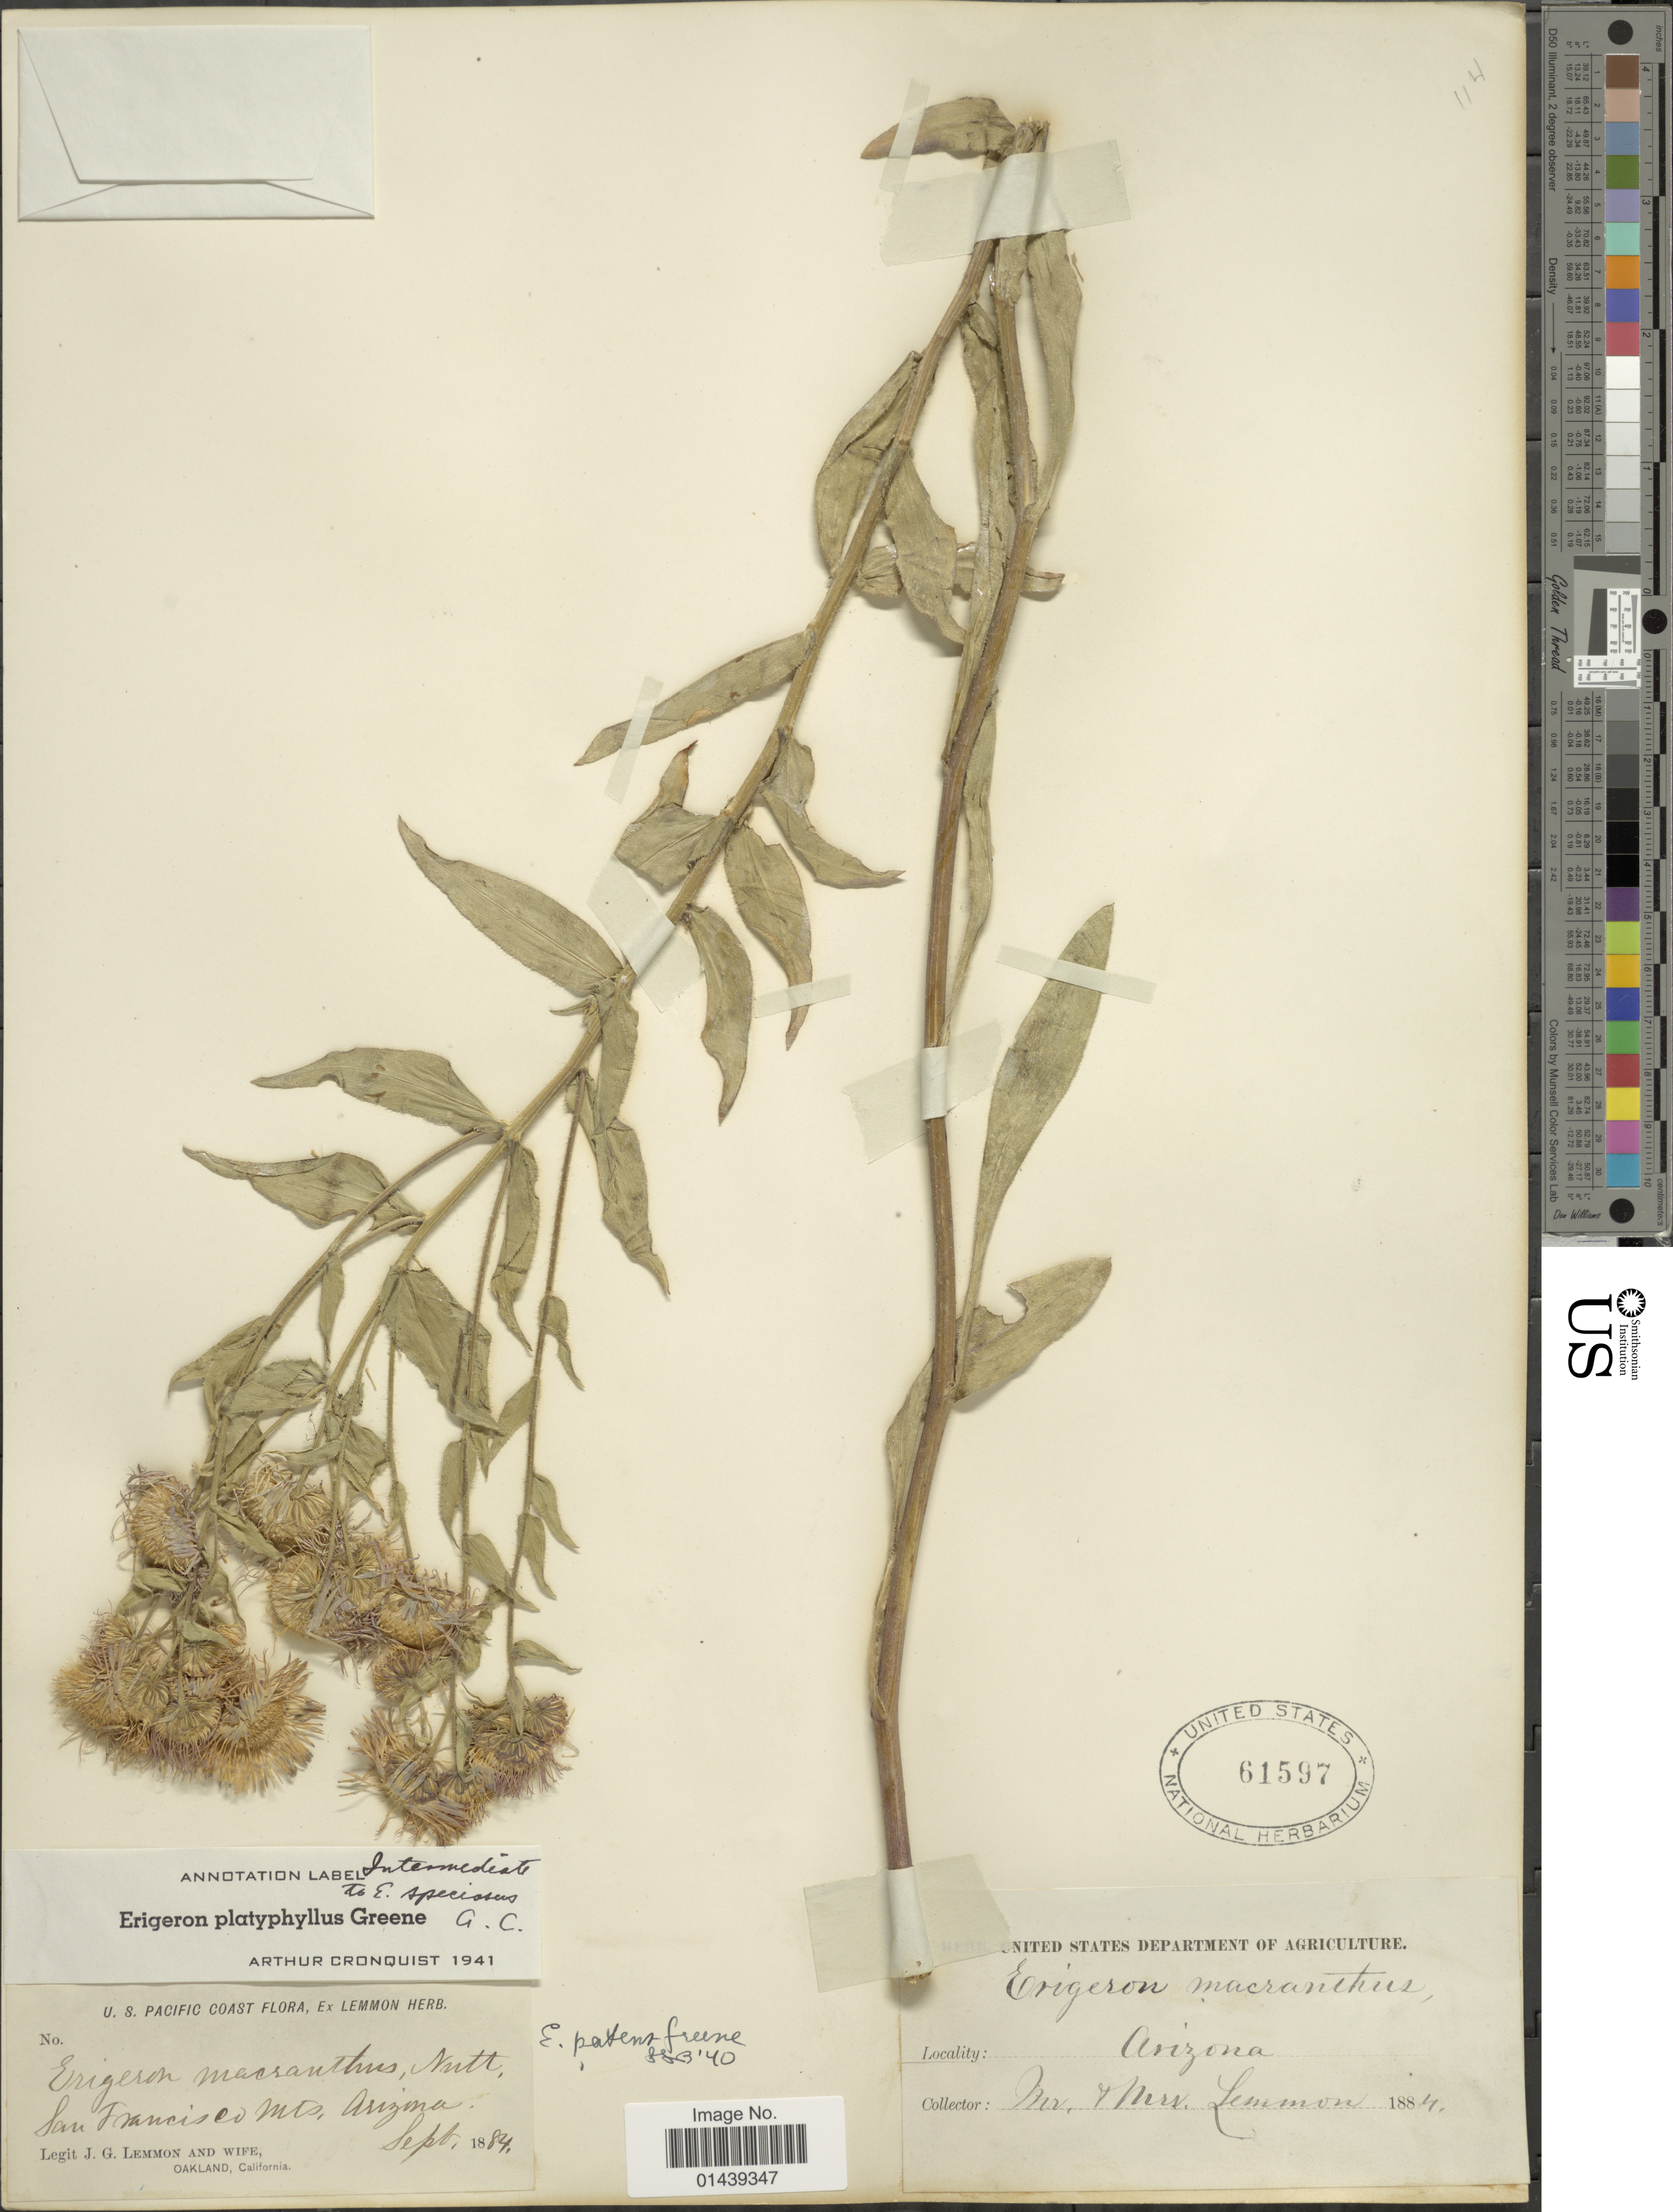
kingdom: Plantae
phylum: Tracheophyta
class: Magnoliopsida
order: Asterales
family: Asteraceae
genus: Erigeron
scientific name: Erigeron platyphyllus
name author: Greene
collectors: J. Lemmon & Mrs. J. G. Lemmon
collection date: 1884-09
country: United States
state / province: Arizona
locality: San Francisco Mts. U. S. Pacific Coast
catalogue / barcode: US 61597